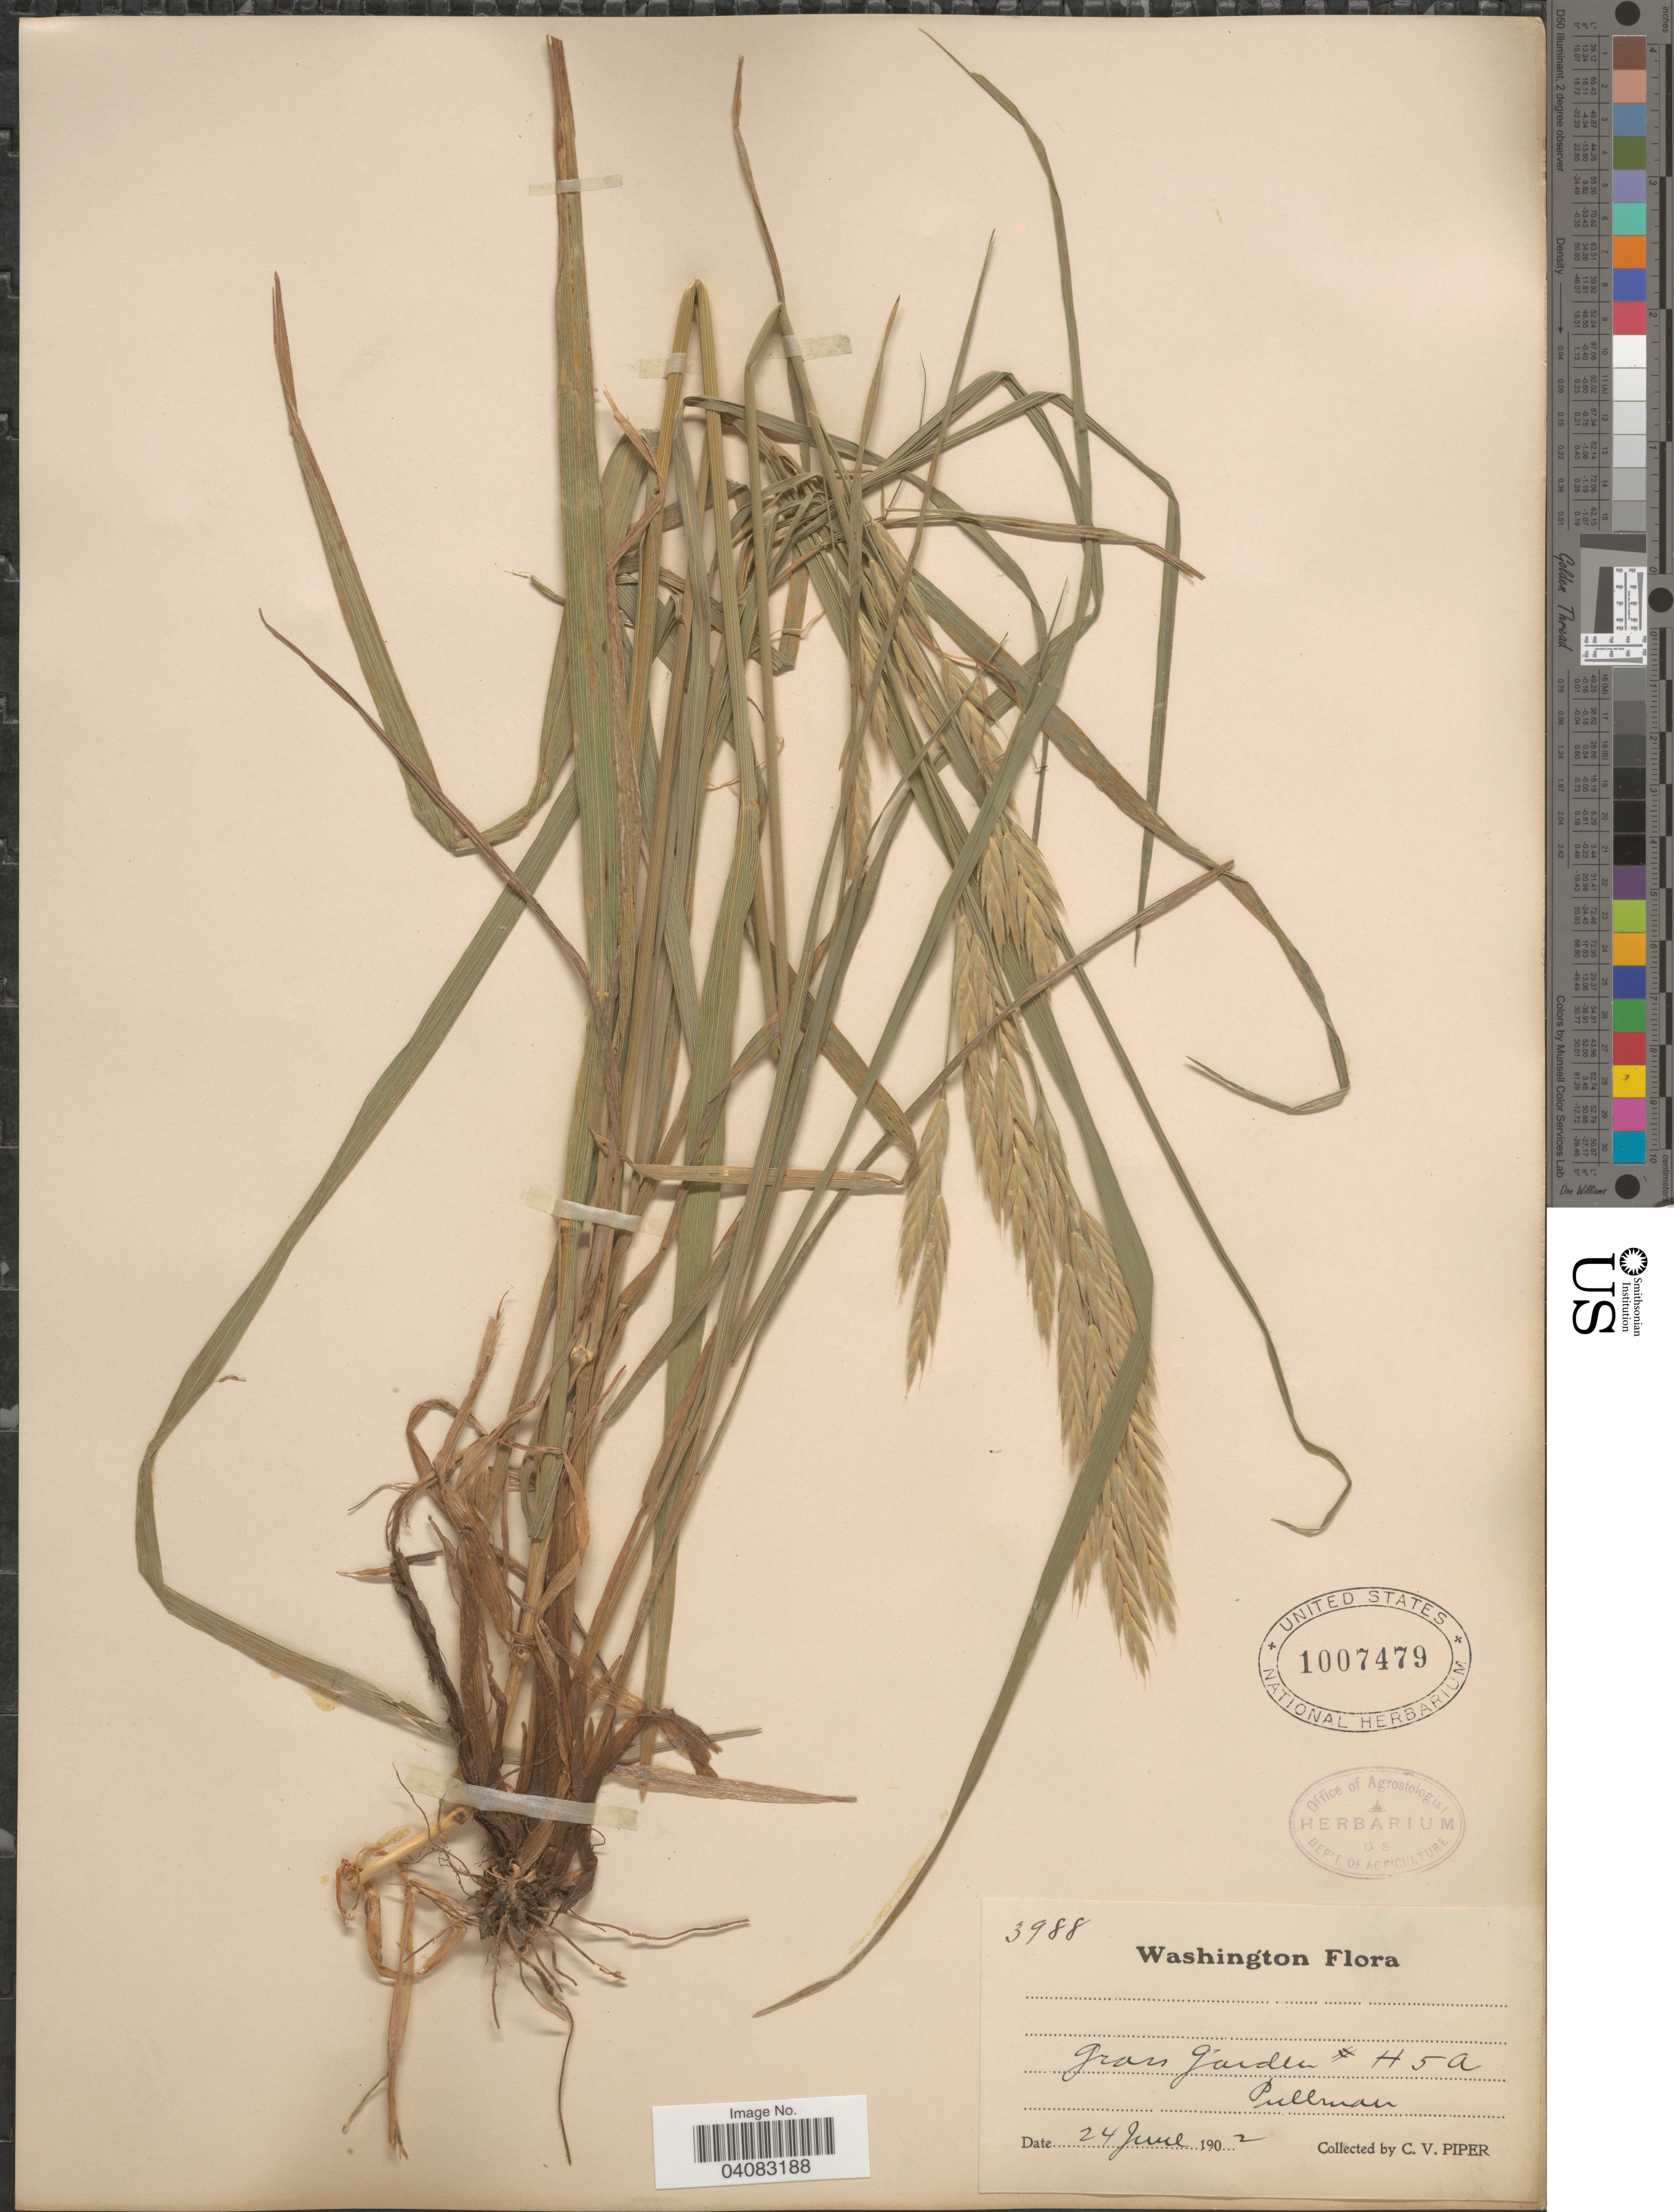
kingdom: Plantae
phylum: Tracheophyta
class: Liliopsida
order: Poales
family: Poaceae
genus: Bromus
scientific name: Bromus marginatus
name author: Nees ex Steud.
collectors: C. V. Piper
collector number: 3988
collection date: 1902-06-24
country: United States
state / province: Washington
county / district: Whitman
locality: Grass Garden #H5a. Pullman.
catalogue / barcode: US 1007479